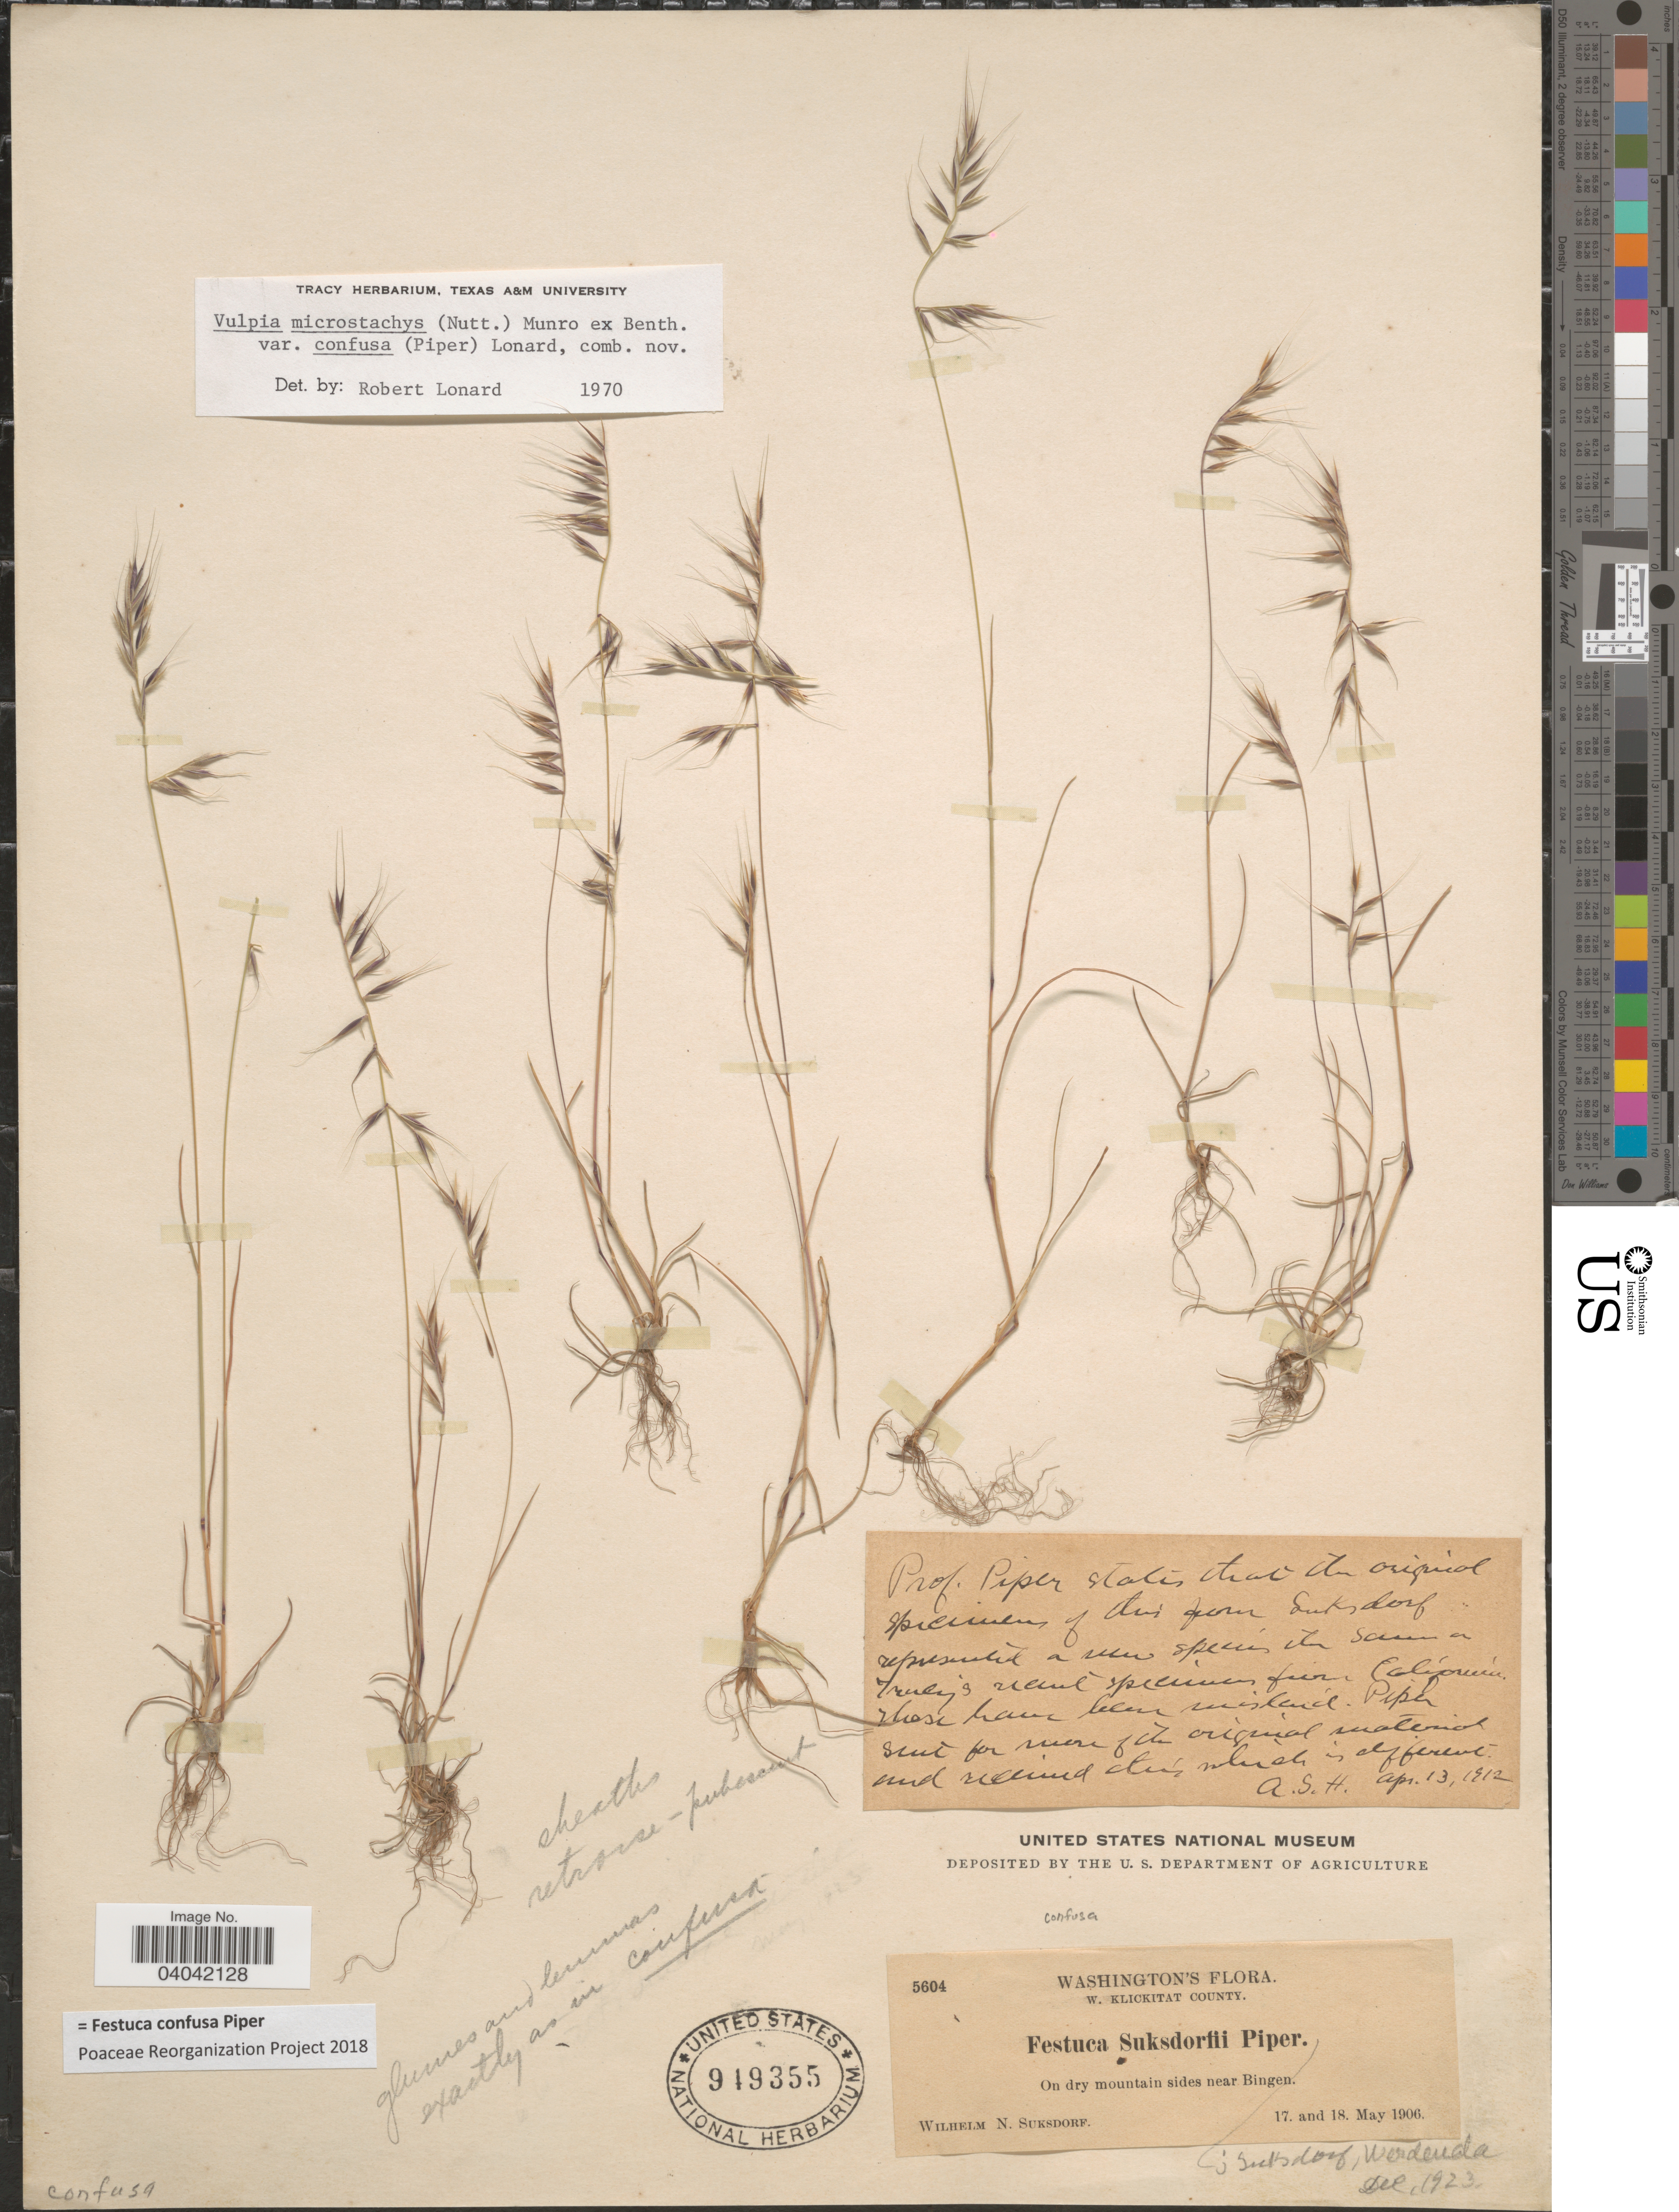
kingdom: Plantae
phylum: Tracheophyta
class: Liliopsida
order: Poales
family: Poaceae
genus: Festuca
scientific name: Festuca confusa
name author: Piper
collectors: W. N. Suksdorf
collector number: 5604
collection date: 1906-05-17/1906-05-18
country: United States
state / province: Washington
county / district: Klickitat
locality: W. Klickitat County. On dry mountain sides near Bingen.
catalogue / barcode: US 949355